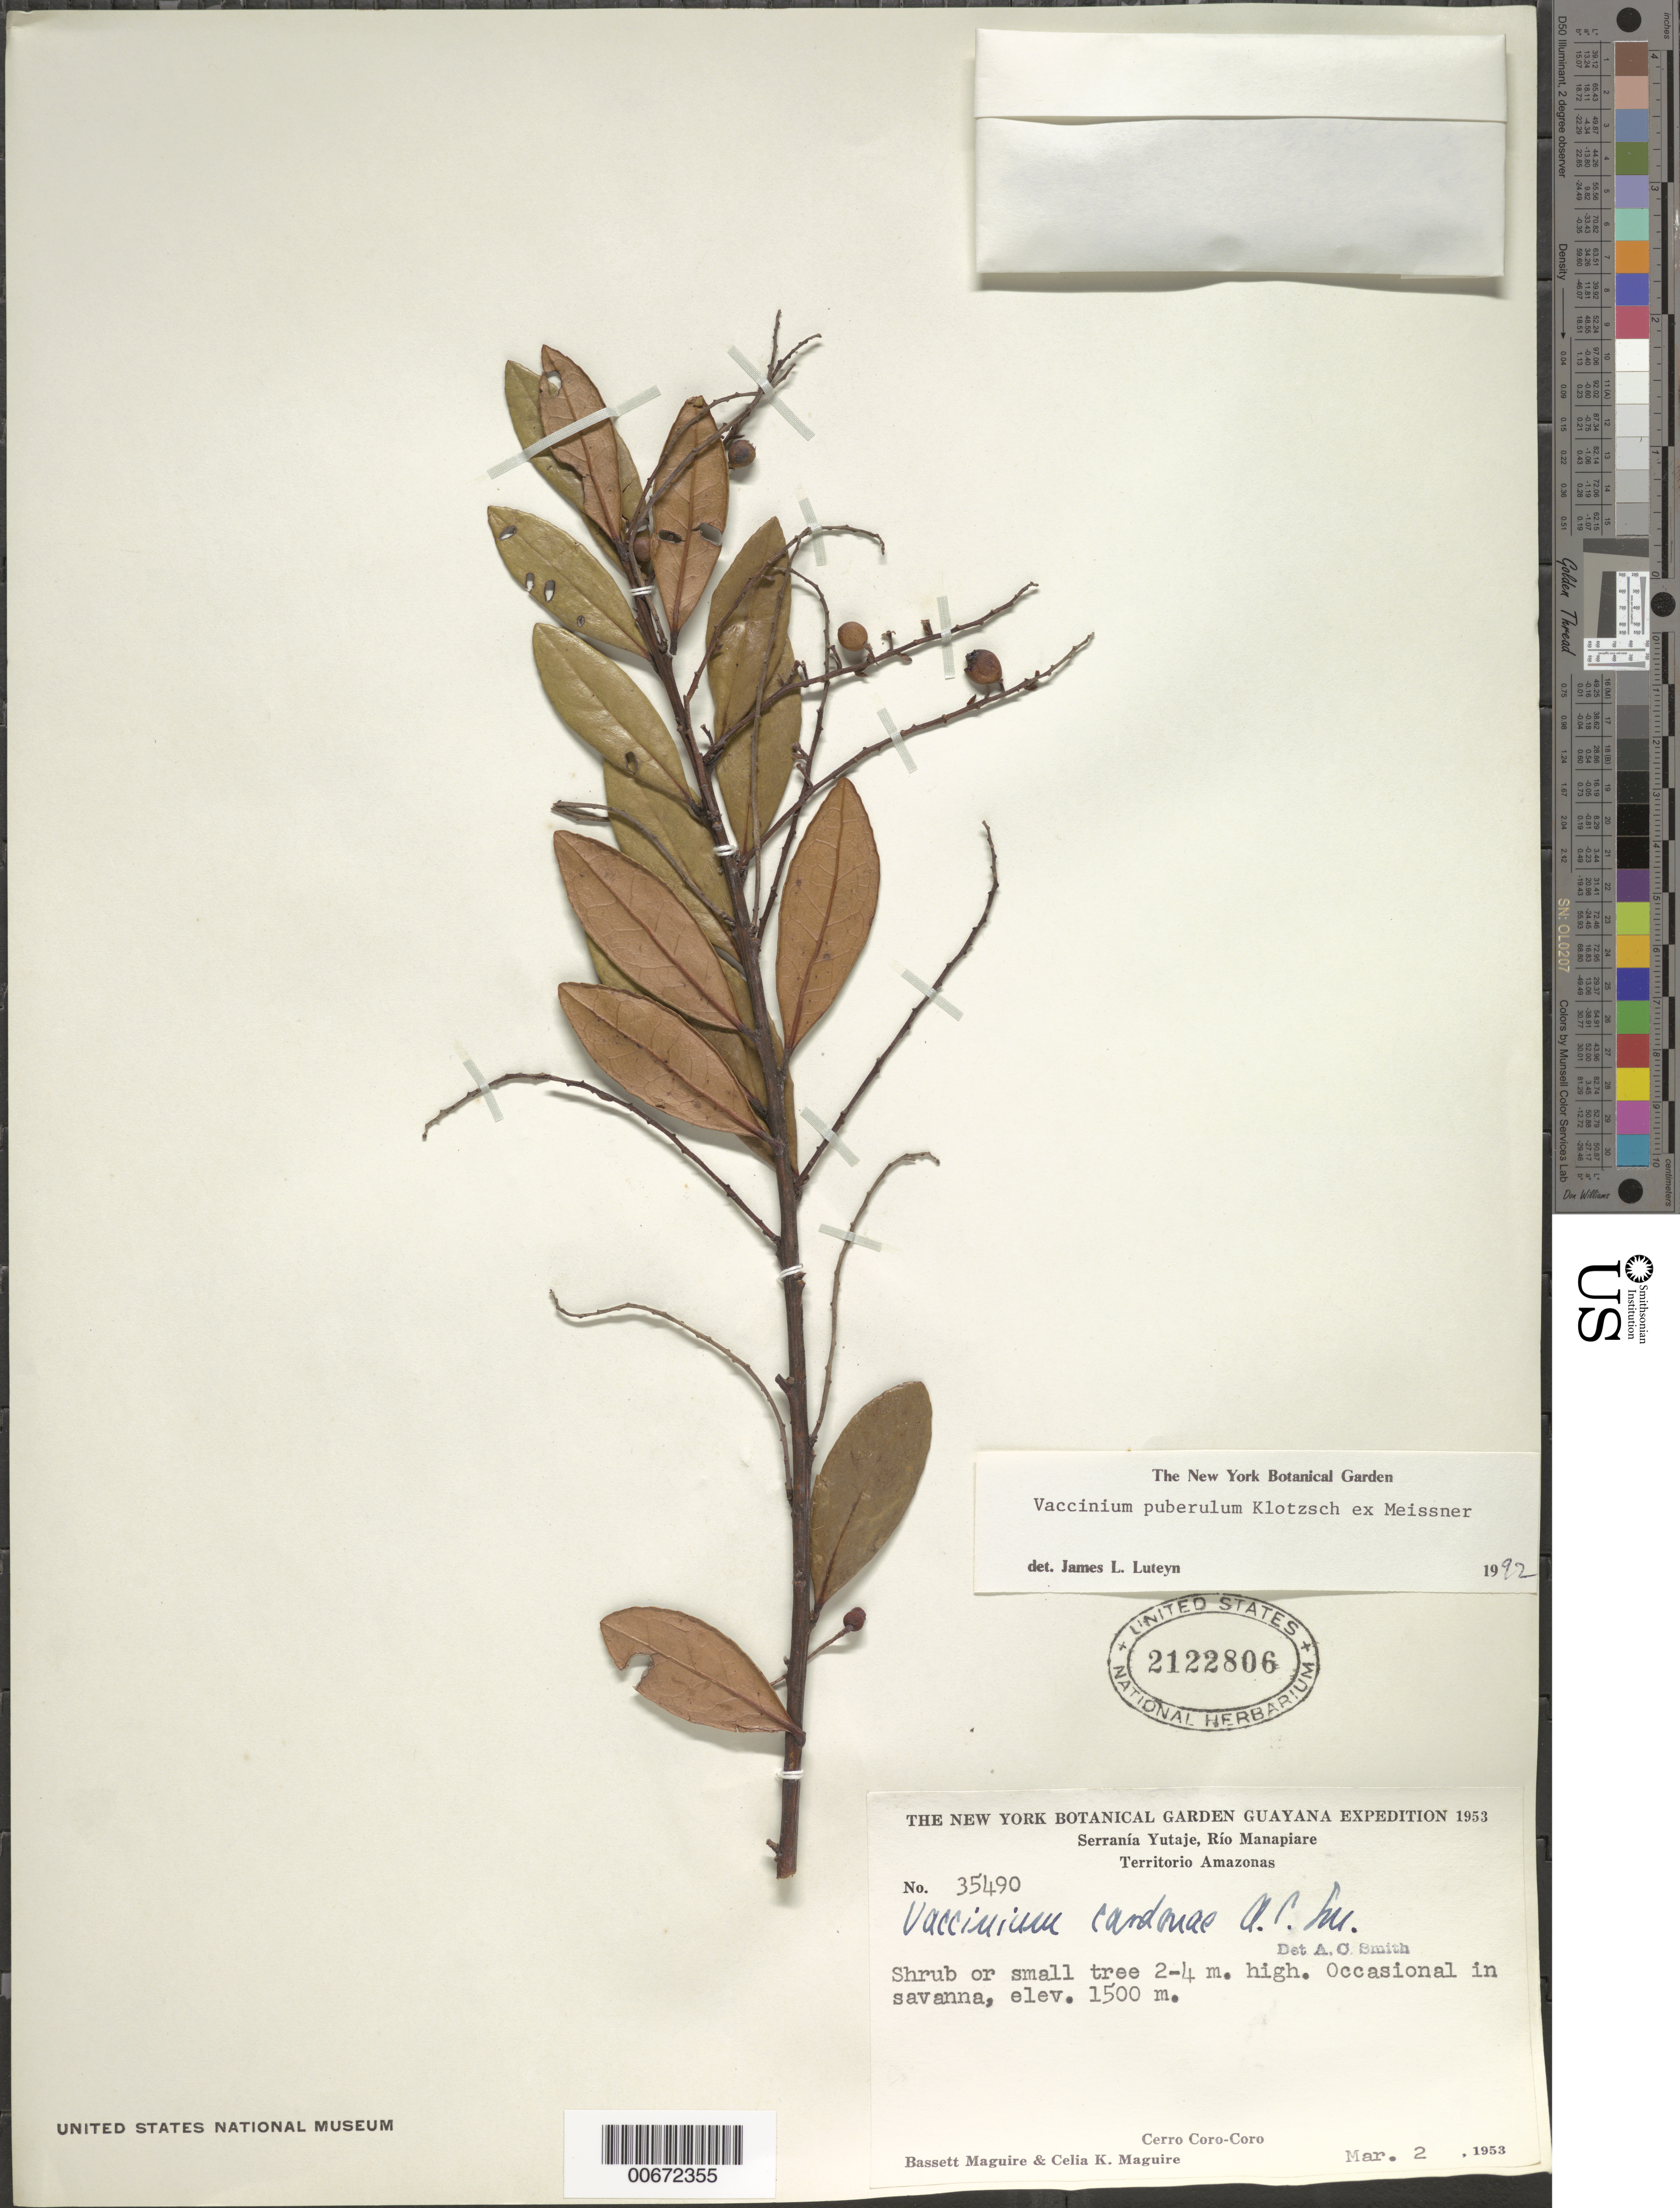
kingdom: Plantae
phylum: Tracheophyta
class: Magnoliopsida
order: Ericales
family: Ericaceae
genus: Vaccinium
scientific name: Vaccinium puberulum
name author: Klotzsch ex Meisn.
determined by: Luteyn, J. L.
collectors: B. Maguire & C. K. Maguire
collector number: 35490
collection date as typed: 2-Mar-53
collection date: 1953-03-02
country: Venezuela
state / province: Amazonas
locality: Cerro Coro-Coro, Serranía Yutajé, Río Manapiare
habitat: Savanna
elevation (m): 1500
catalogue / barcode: US 2122806